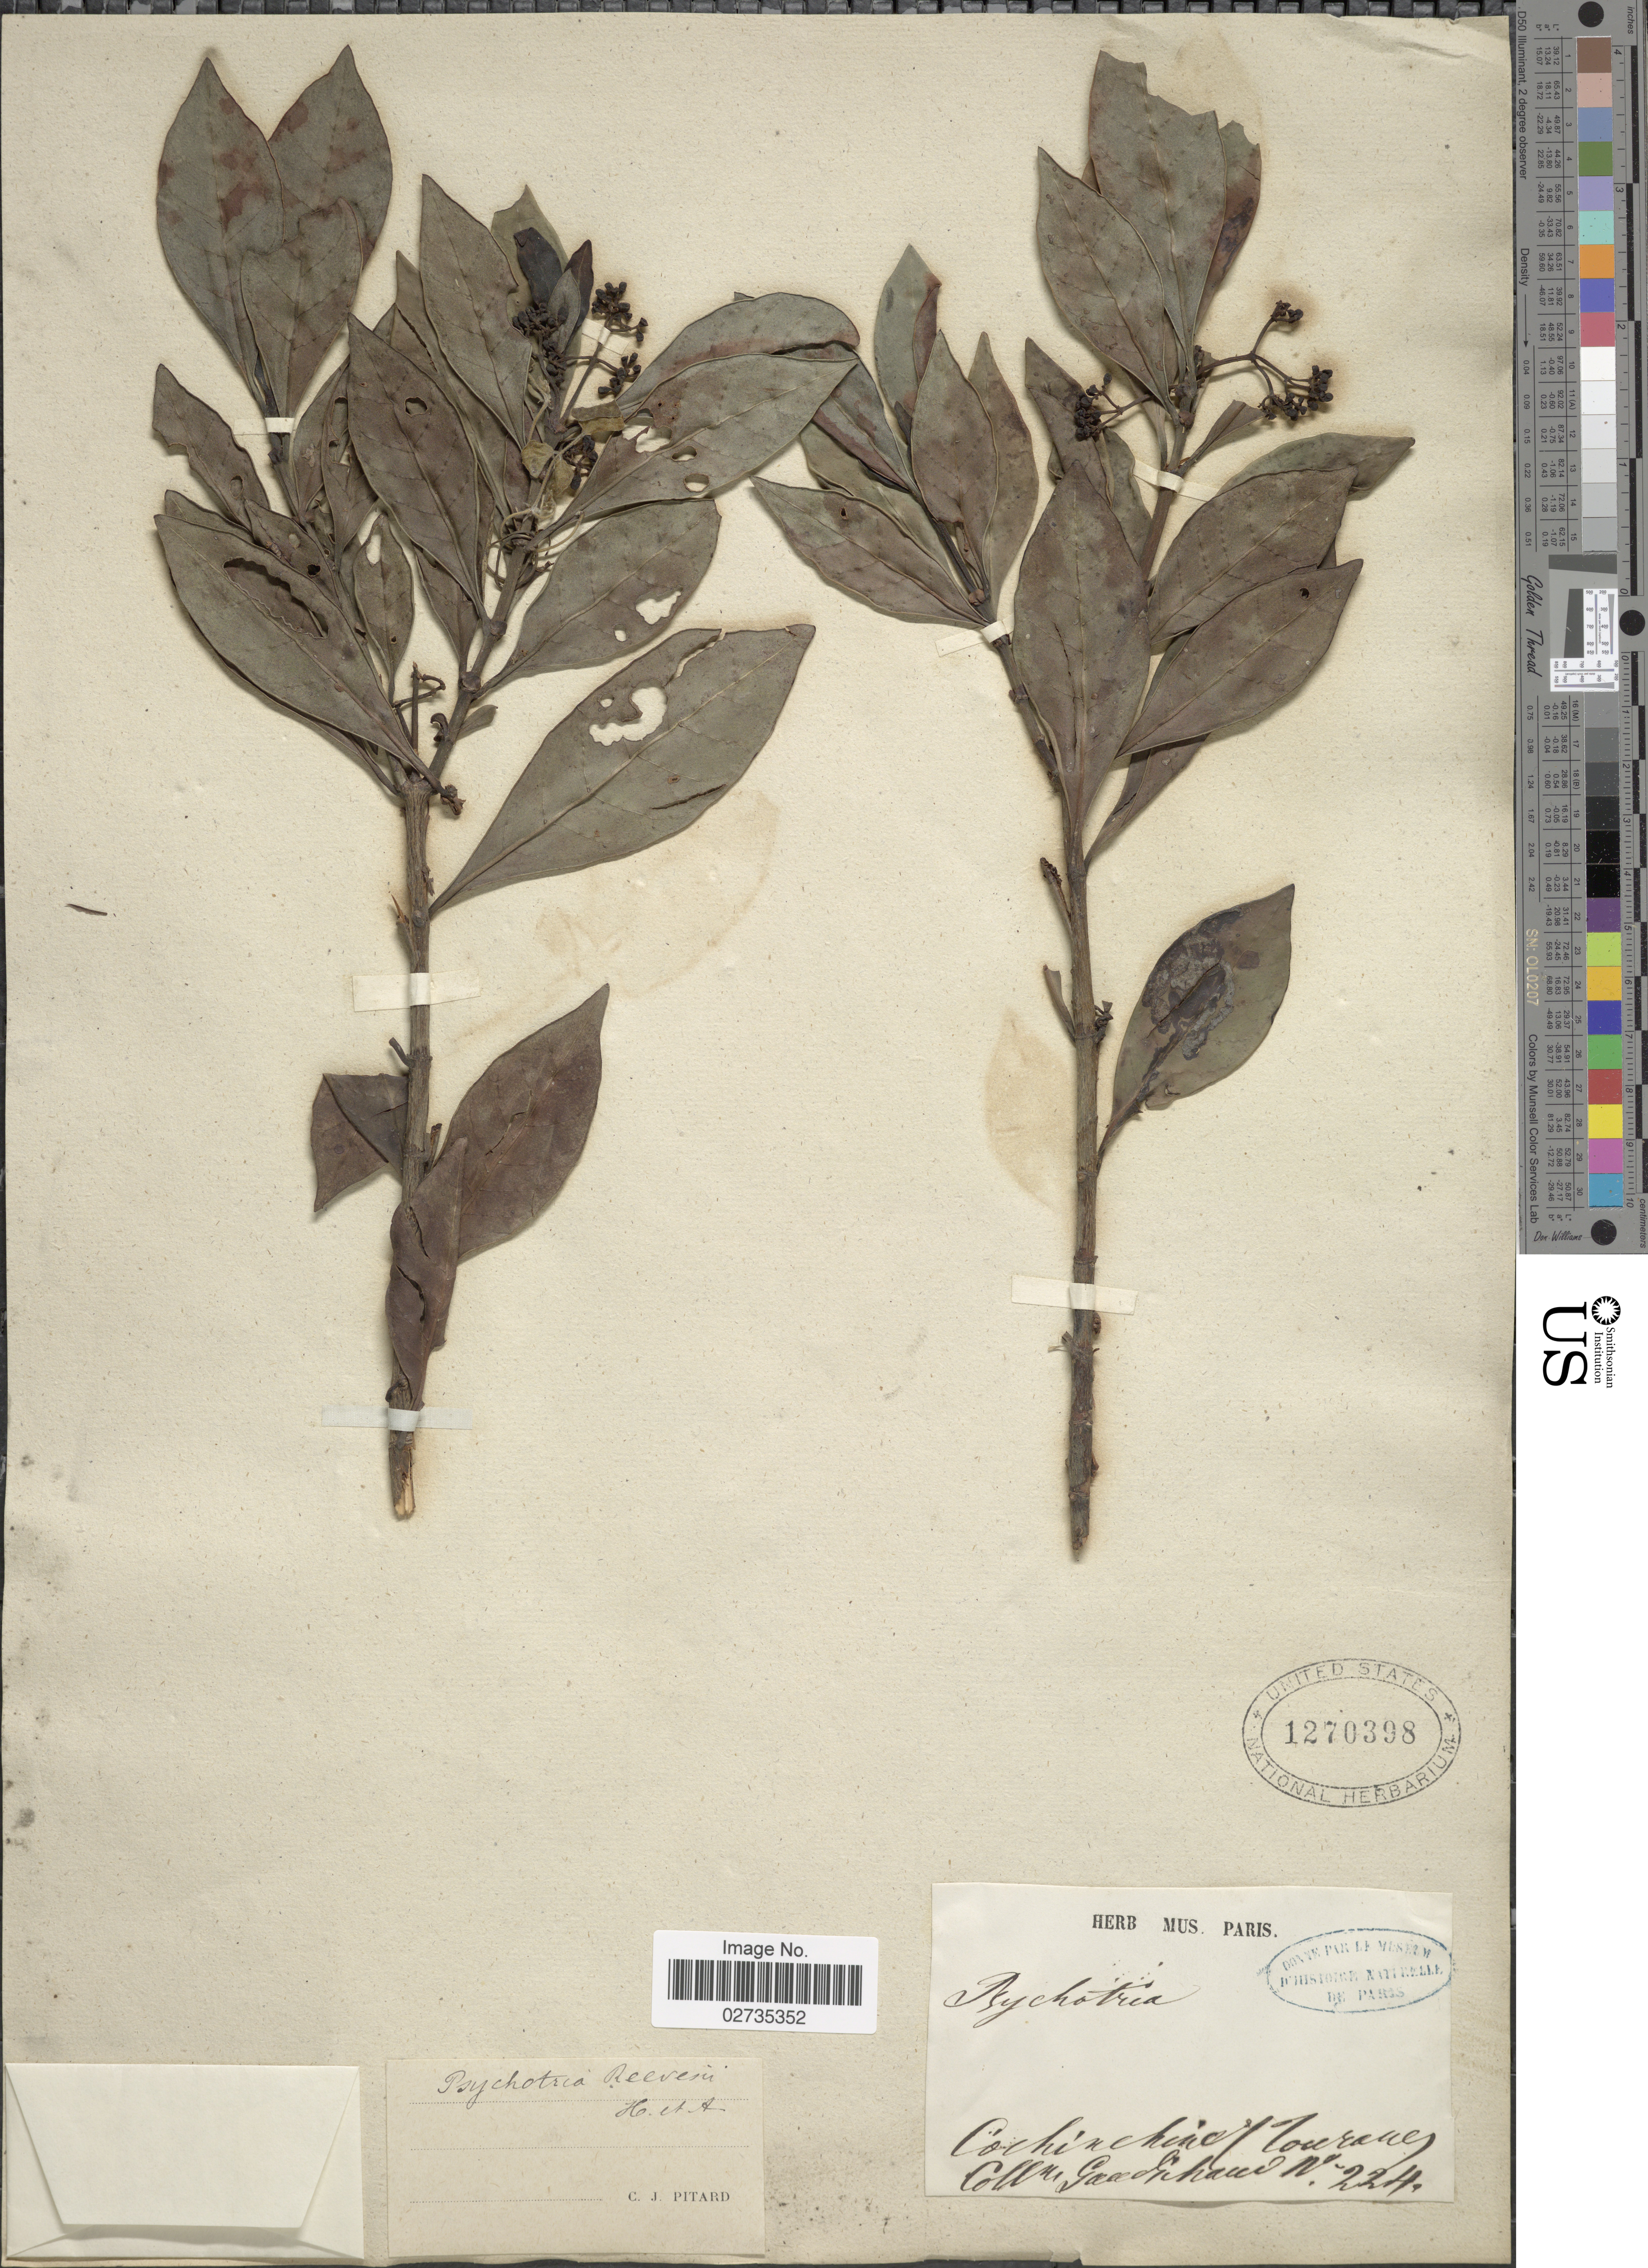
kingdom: Plantae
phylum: Tracheophyta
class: Magnoliopsida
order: Gentianales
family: Rubiaceae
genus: Psychotria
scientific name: Psychotria elliptica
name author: Willd. ex Roem. & Schult.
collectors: Gaardhaud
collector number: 224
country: Vietnam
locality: Cochinchina/ Tourane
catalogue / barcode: US 1270398